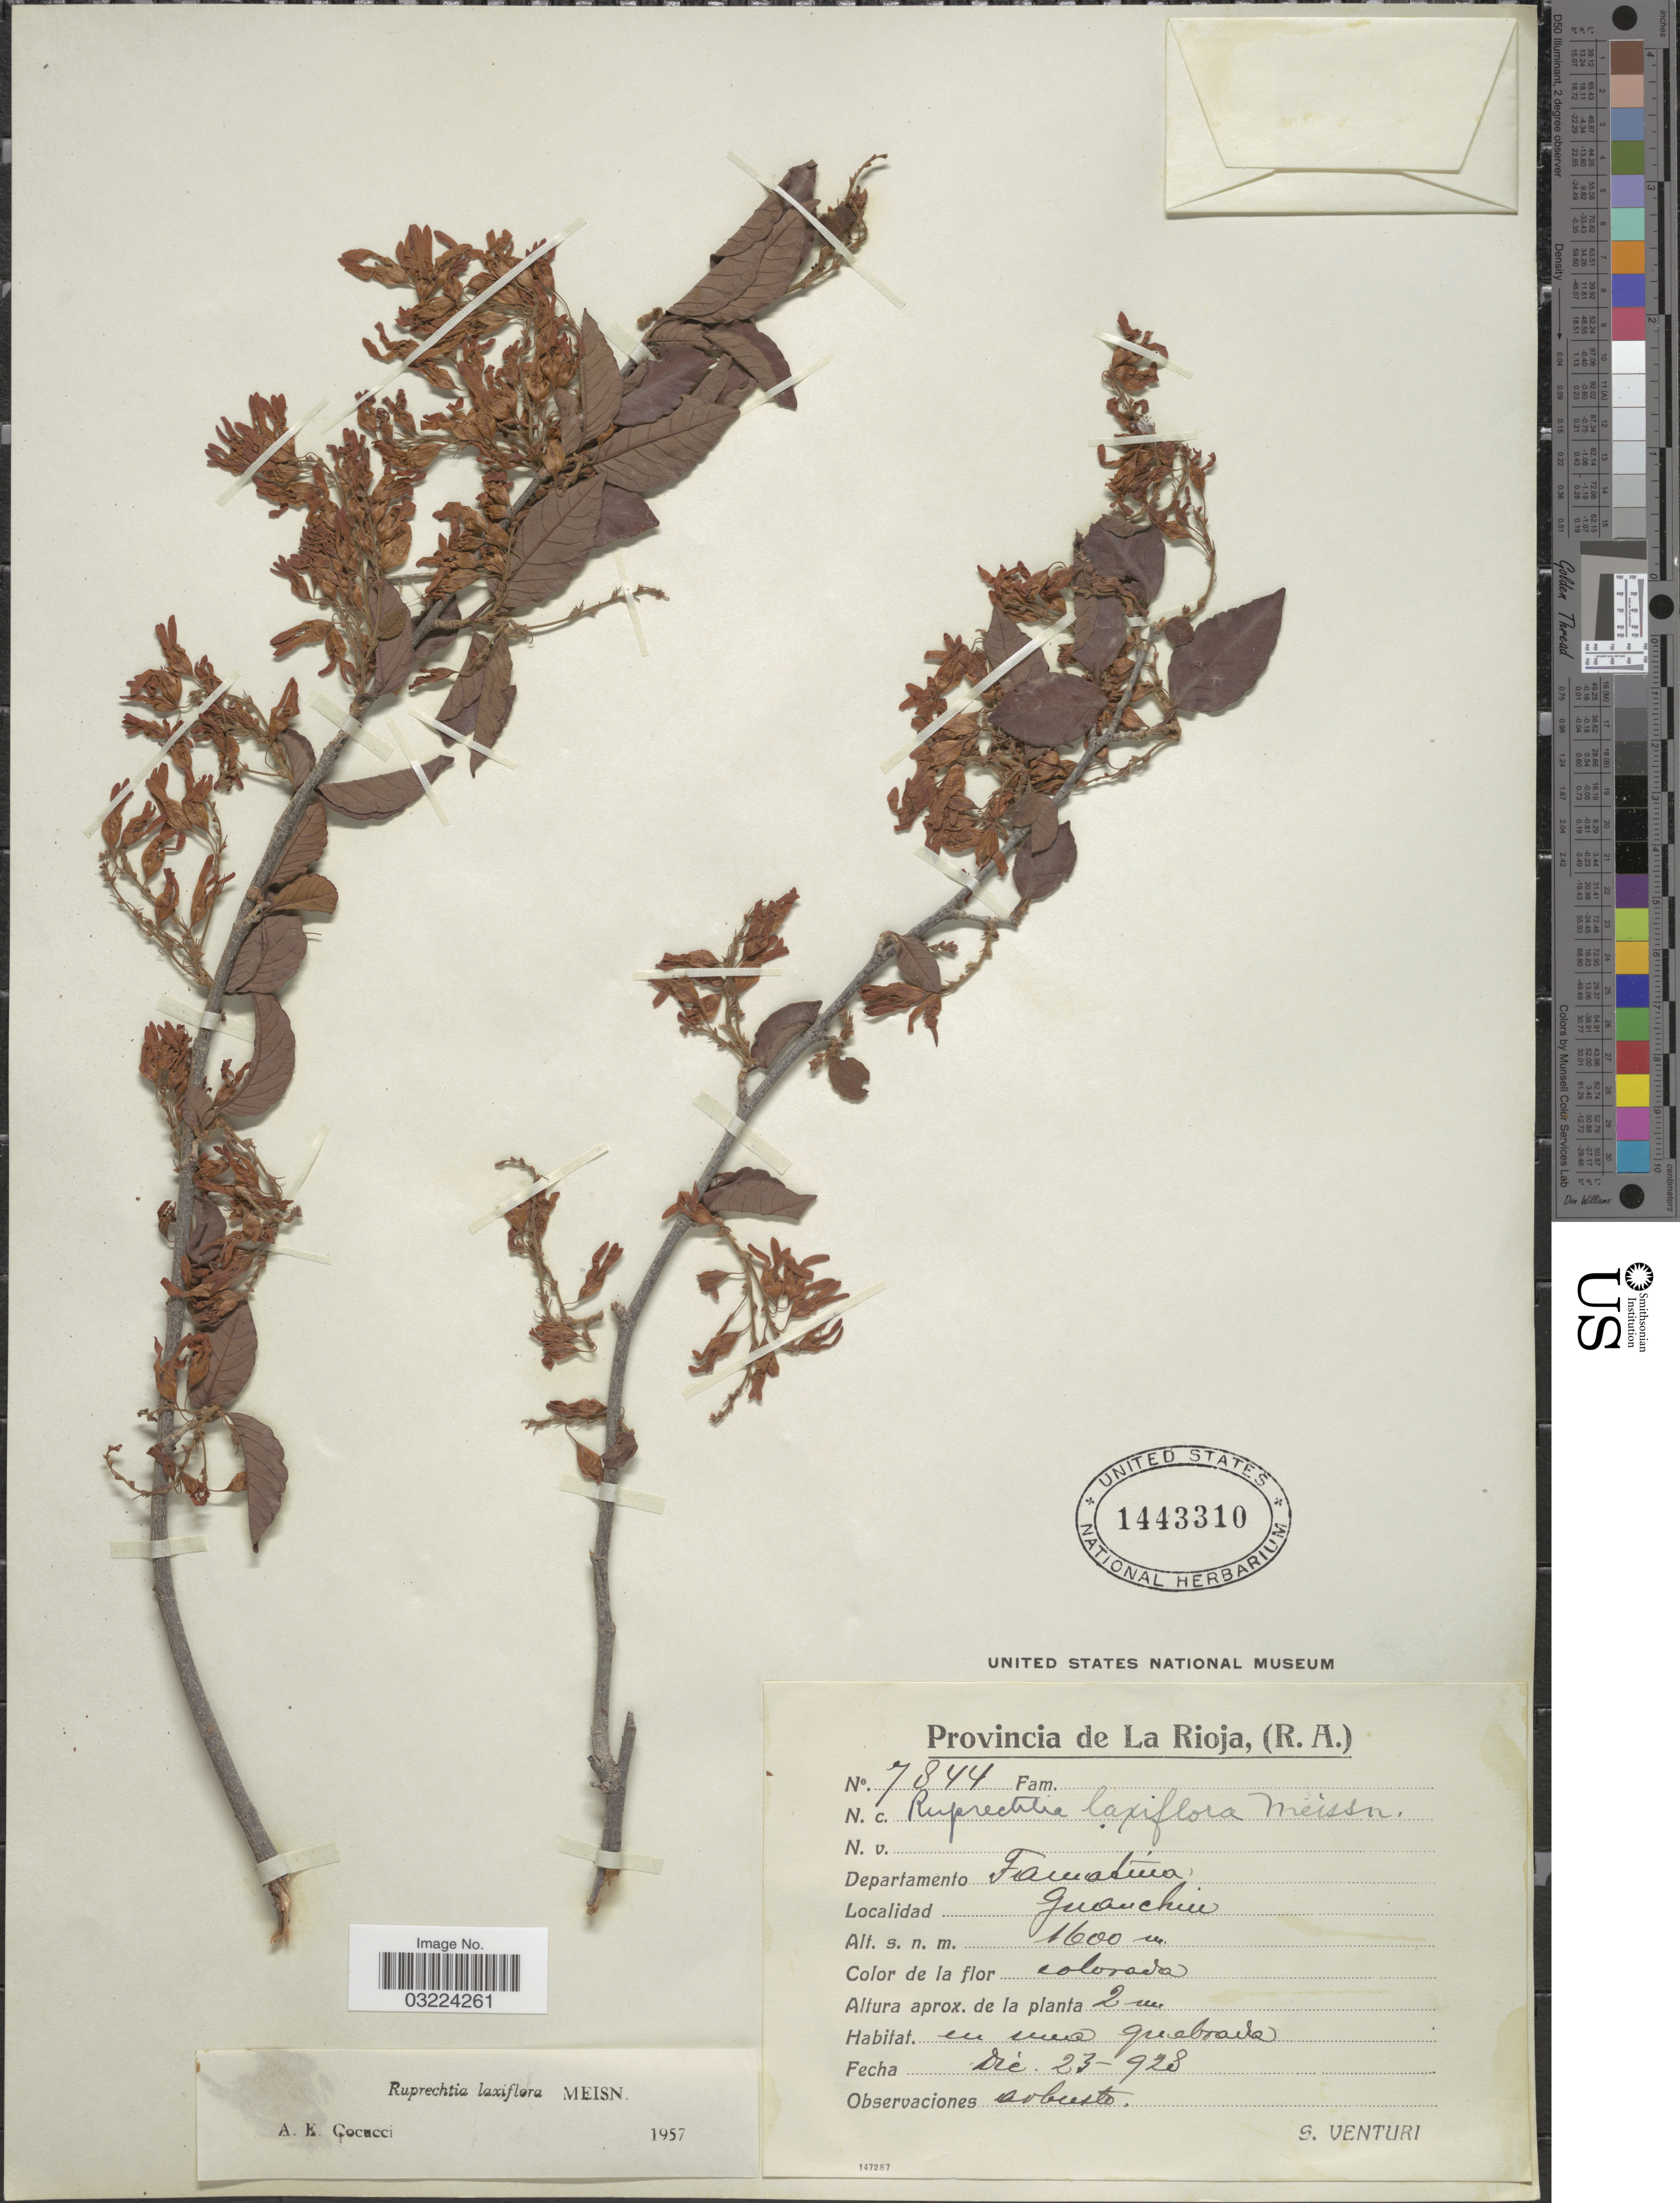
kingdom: Plantae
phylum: Tracheophyta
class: Magnoliopsida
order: Caryophyllales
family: Polygonaceae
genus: Ruprechtia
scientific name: Ruprechtia laxiflora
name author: Meisn.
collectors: S. Venturi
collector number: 7844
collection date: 1928-12-23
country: Argentina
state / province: La Rioja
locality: Departamento Famatina. Guanchin.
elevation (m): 1600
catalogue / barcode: US 1443310